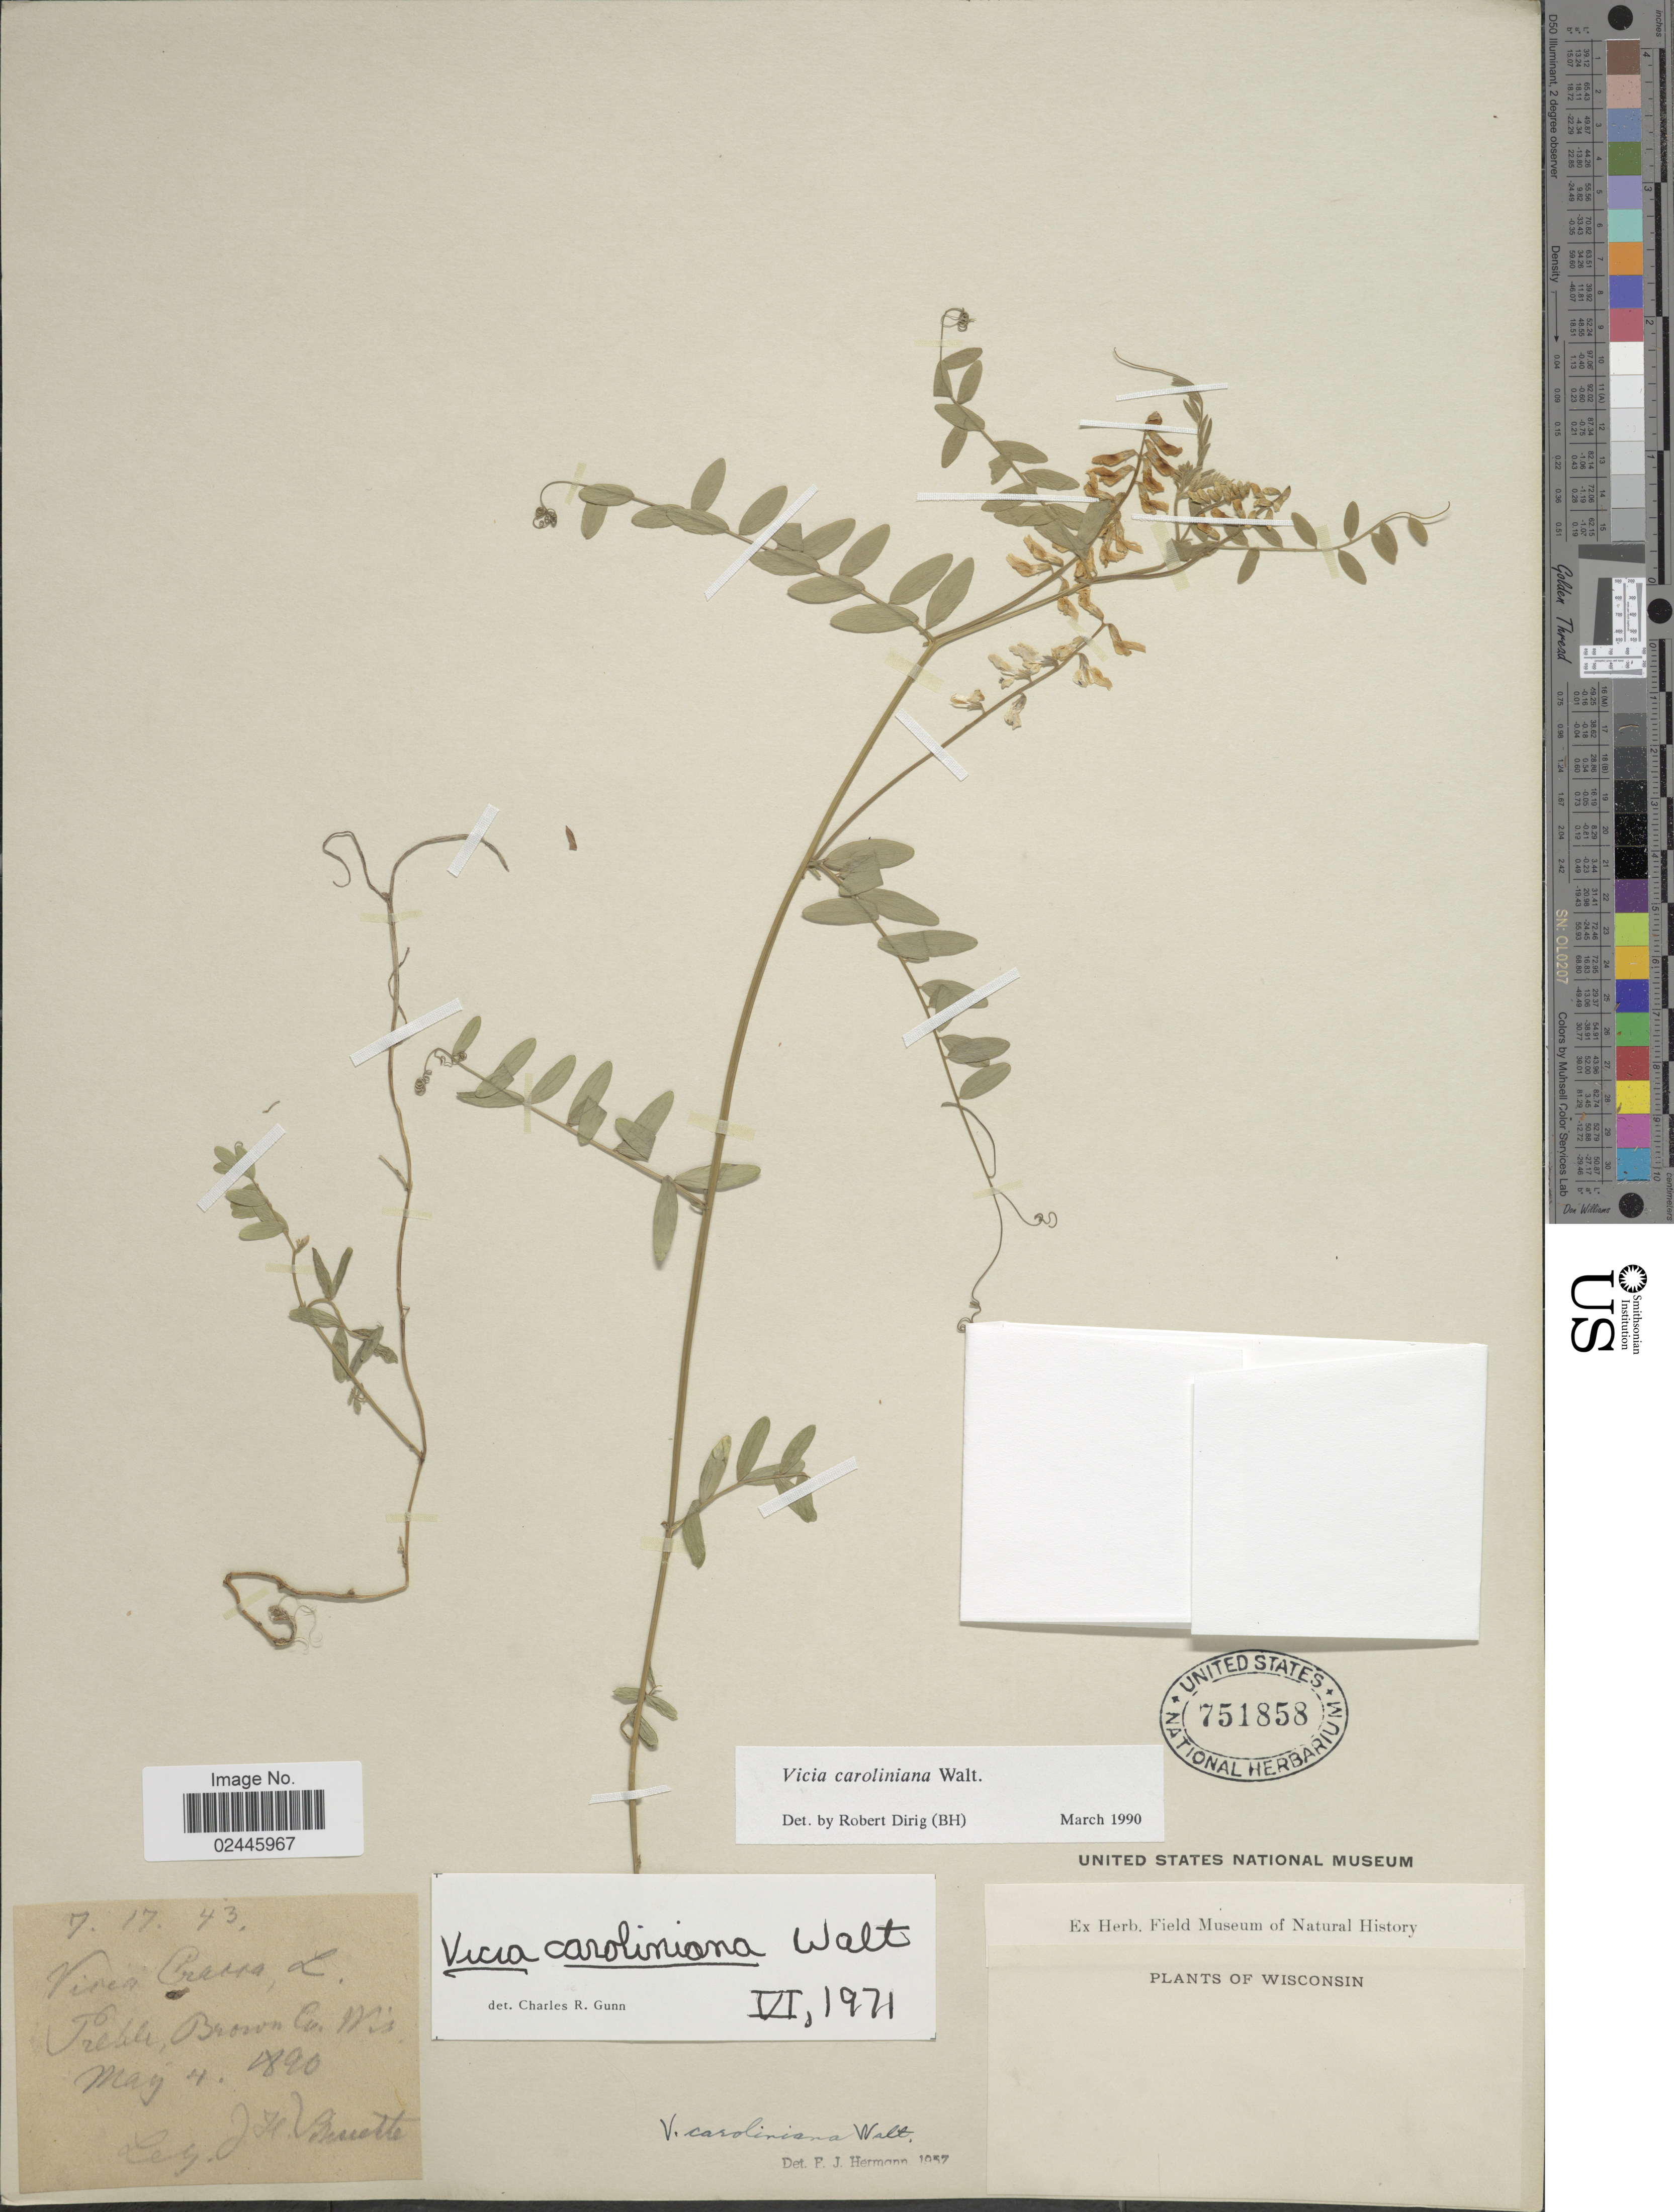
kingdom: Plantae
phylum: Tracheophyta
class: Magnoliopsida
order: Fabales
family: Fabaceae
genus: Vicia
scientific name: Vicia caroliniana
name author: Walter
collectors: J. H. Schuette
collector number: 7.17.43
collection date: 1890-05-04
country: United States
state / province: Wisconsin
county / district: Brown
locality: Preble, Brown Co.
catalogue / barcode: US 751858